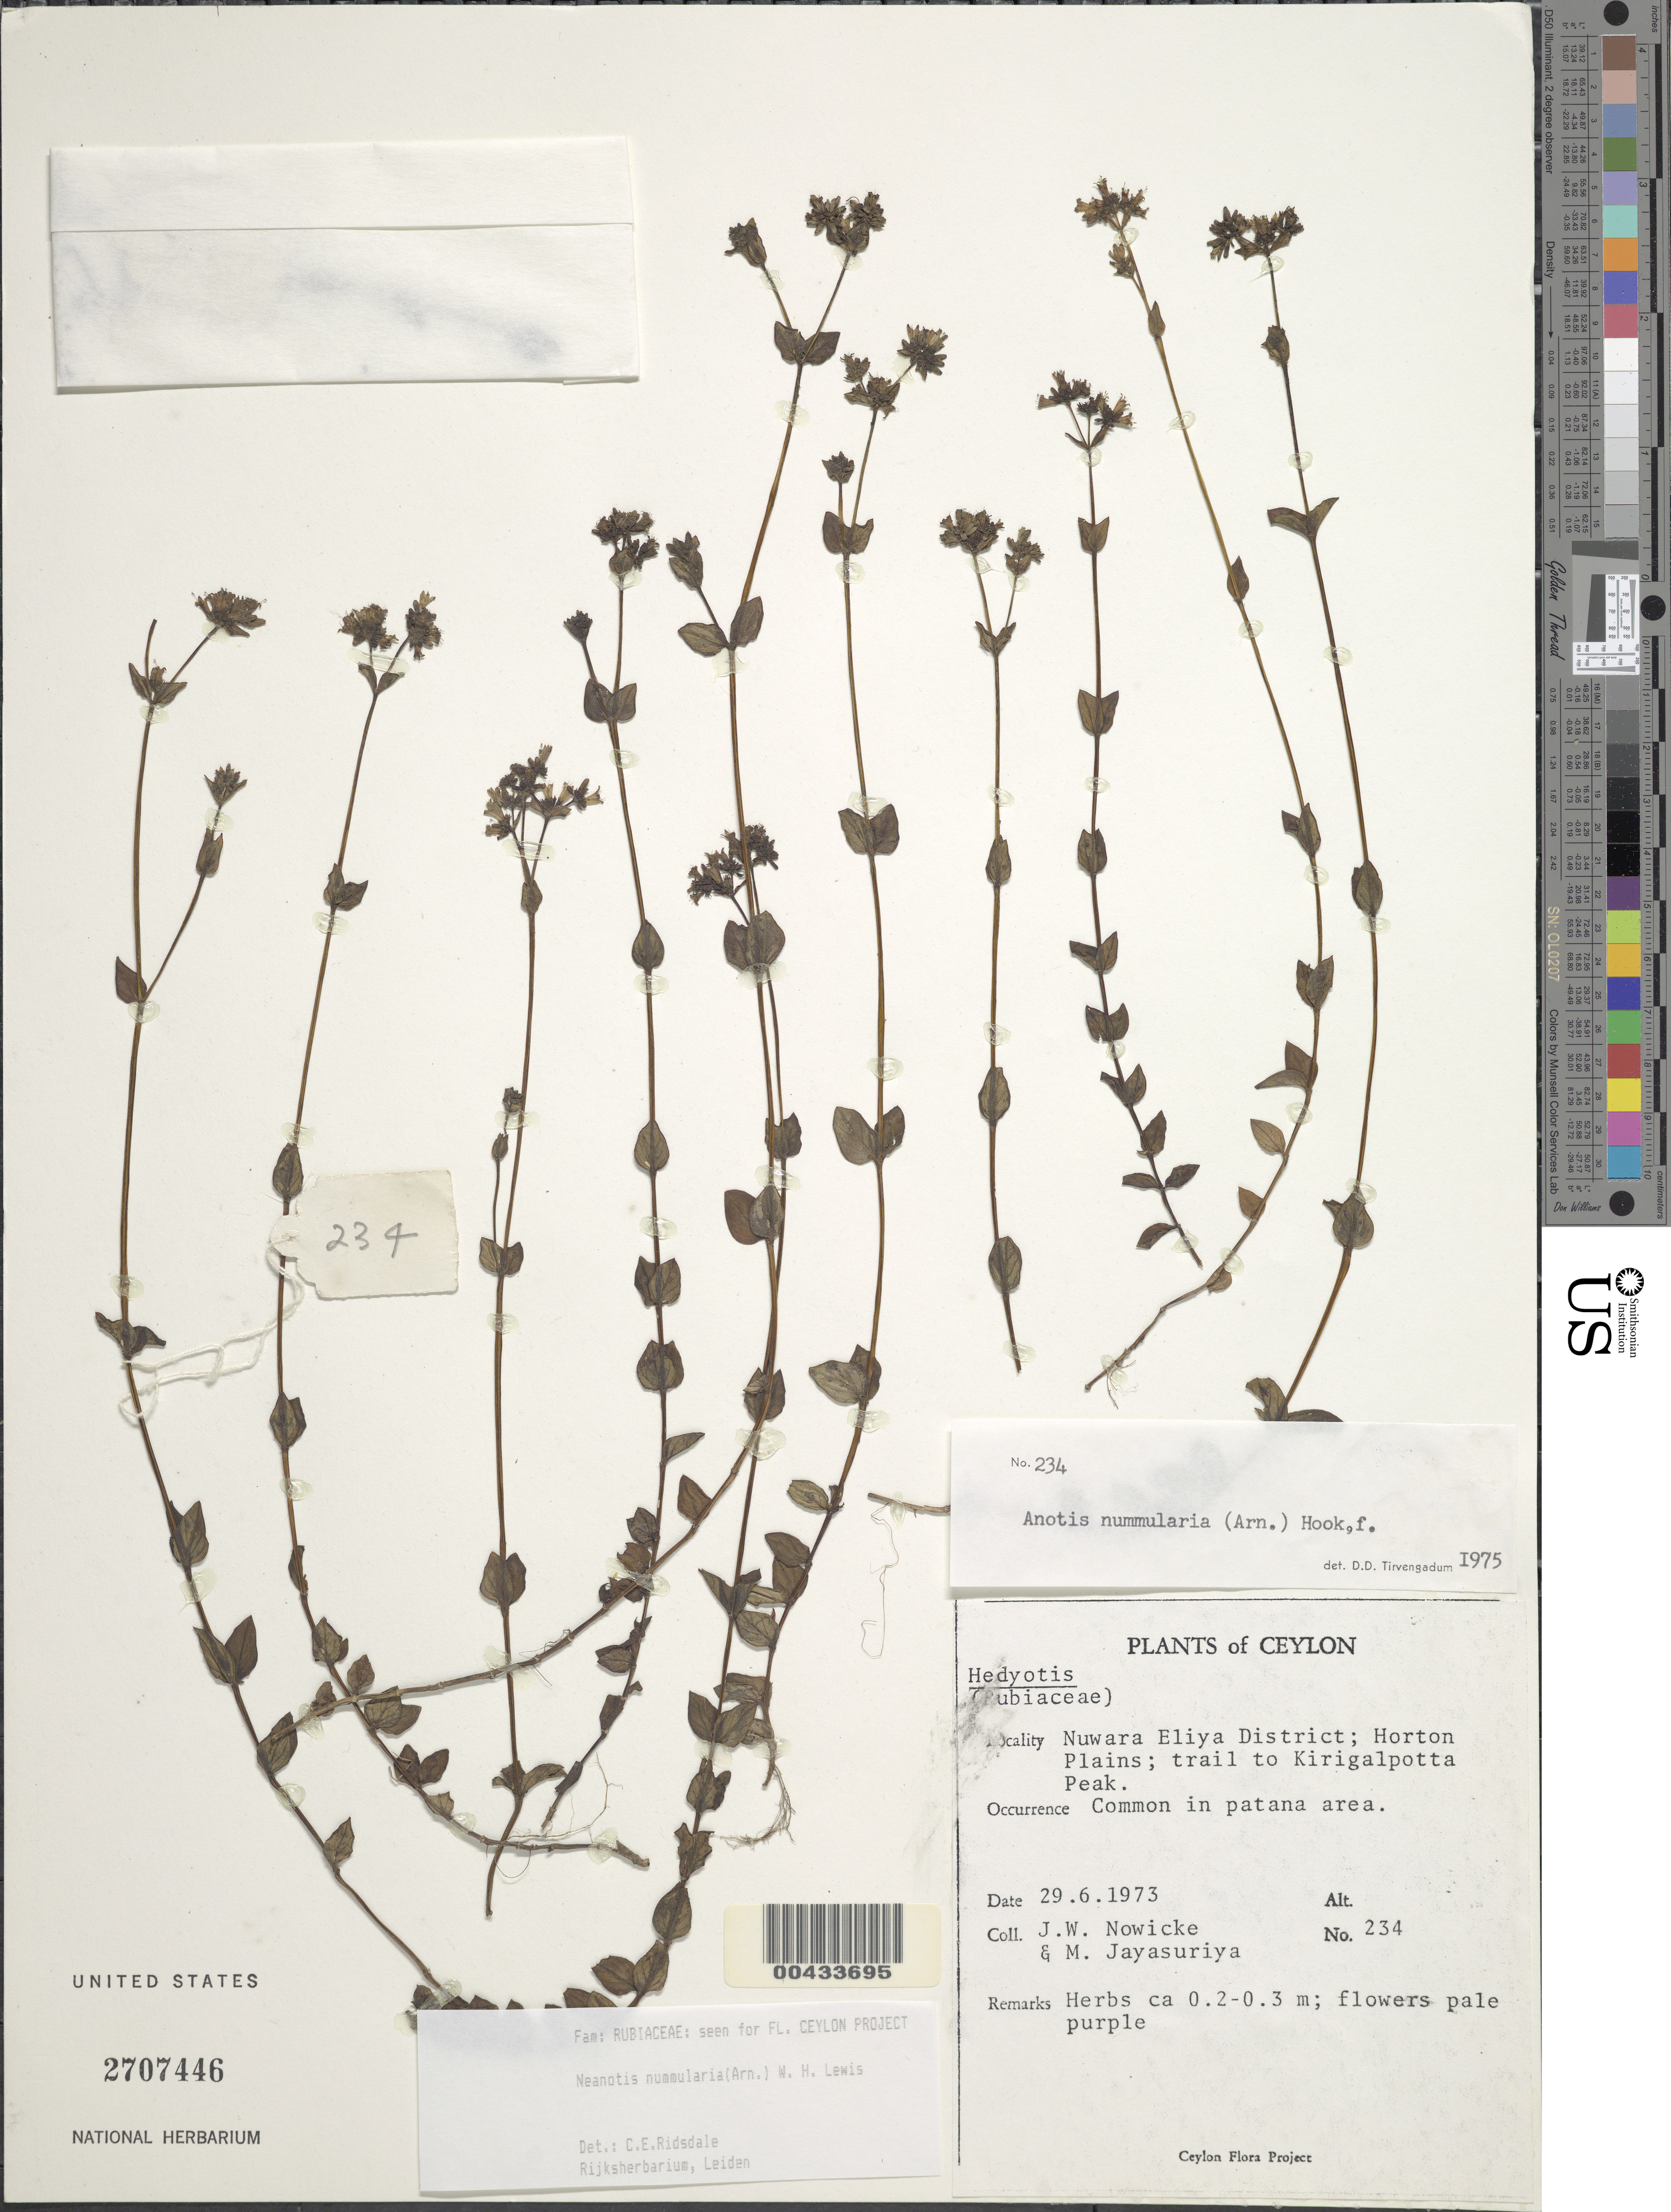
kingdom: Plantae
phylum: Tracheophyta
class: Magnoliopsida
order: Gentianales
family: Rubiaceae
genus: Neanotis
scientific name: Neanotis nummularia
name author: (Arn.) W.H. Lewis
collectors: J. W. Nowicke & A. H. Jayasuriya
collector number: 324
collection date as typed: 29 Jun 1973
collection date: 1973-06-29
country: Sri Lanka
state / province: Central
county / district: Nuwara Eliya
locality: Horton Plains, trail to Kirigalpotta Peak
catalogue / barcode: US 2707446